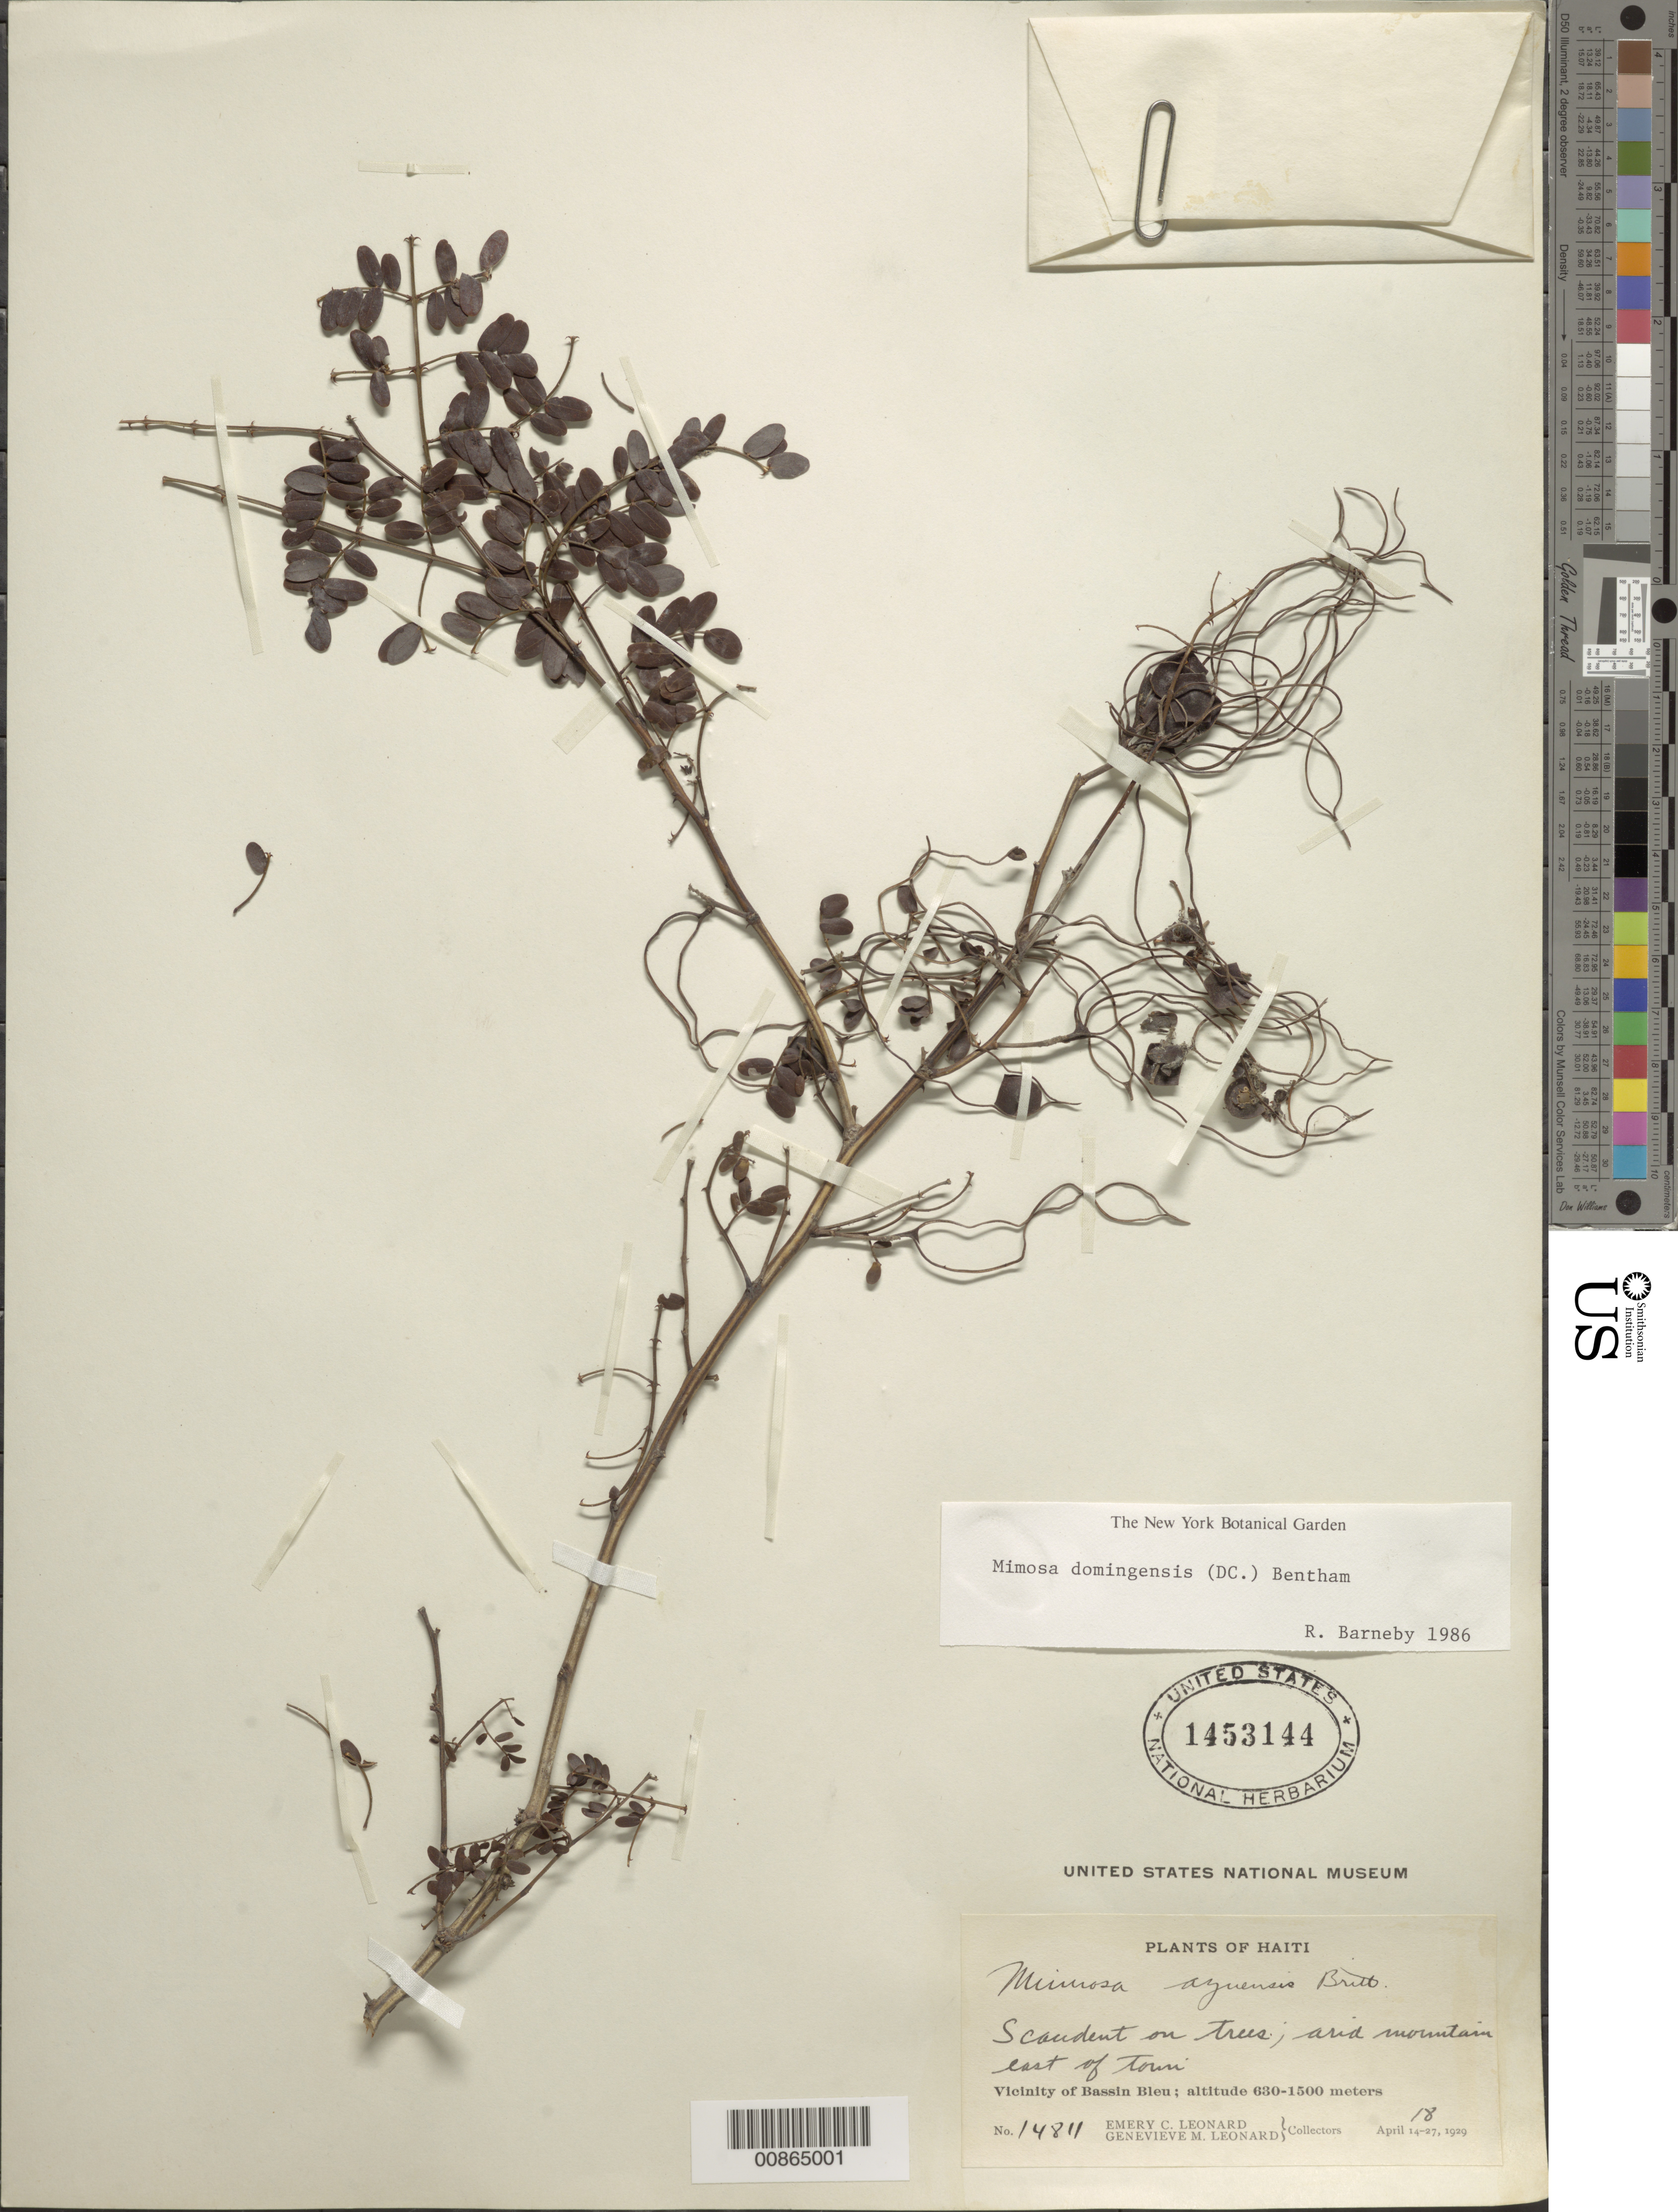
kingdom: Plantae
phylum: Tracheophyta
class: Magnoliopsida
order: Fabales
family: Fabaceae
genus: Mimosa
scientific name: Mimosa domingensis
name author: (DC.) Benth.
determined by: Barneby, Rupert C., (NY)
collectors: E. C. Leonard & G. M. Leonard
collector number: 14811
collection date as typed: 18 Apr 1929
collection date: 1929-04-18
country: Haiti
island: Hispaniola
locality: Vicinity of Bassin Bleu. Arid Mountain east of town.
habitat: Arid Mountain. Scandent on trees.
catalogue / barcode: US 1453144